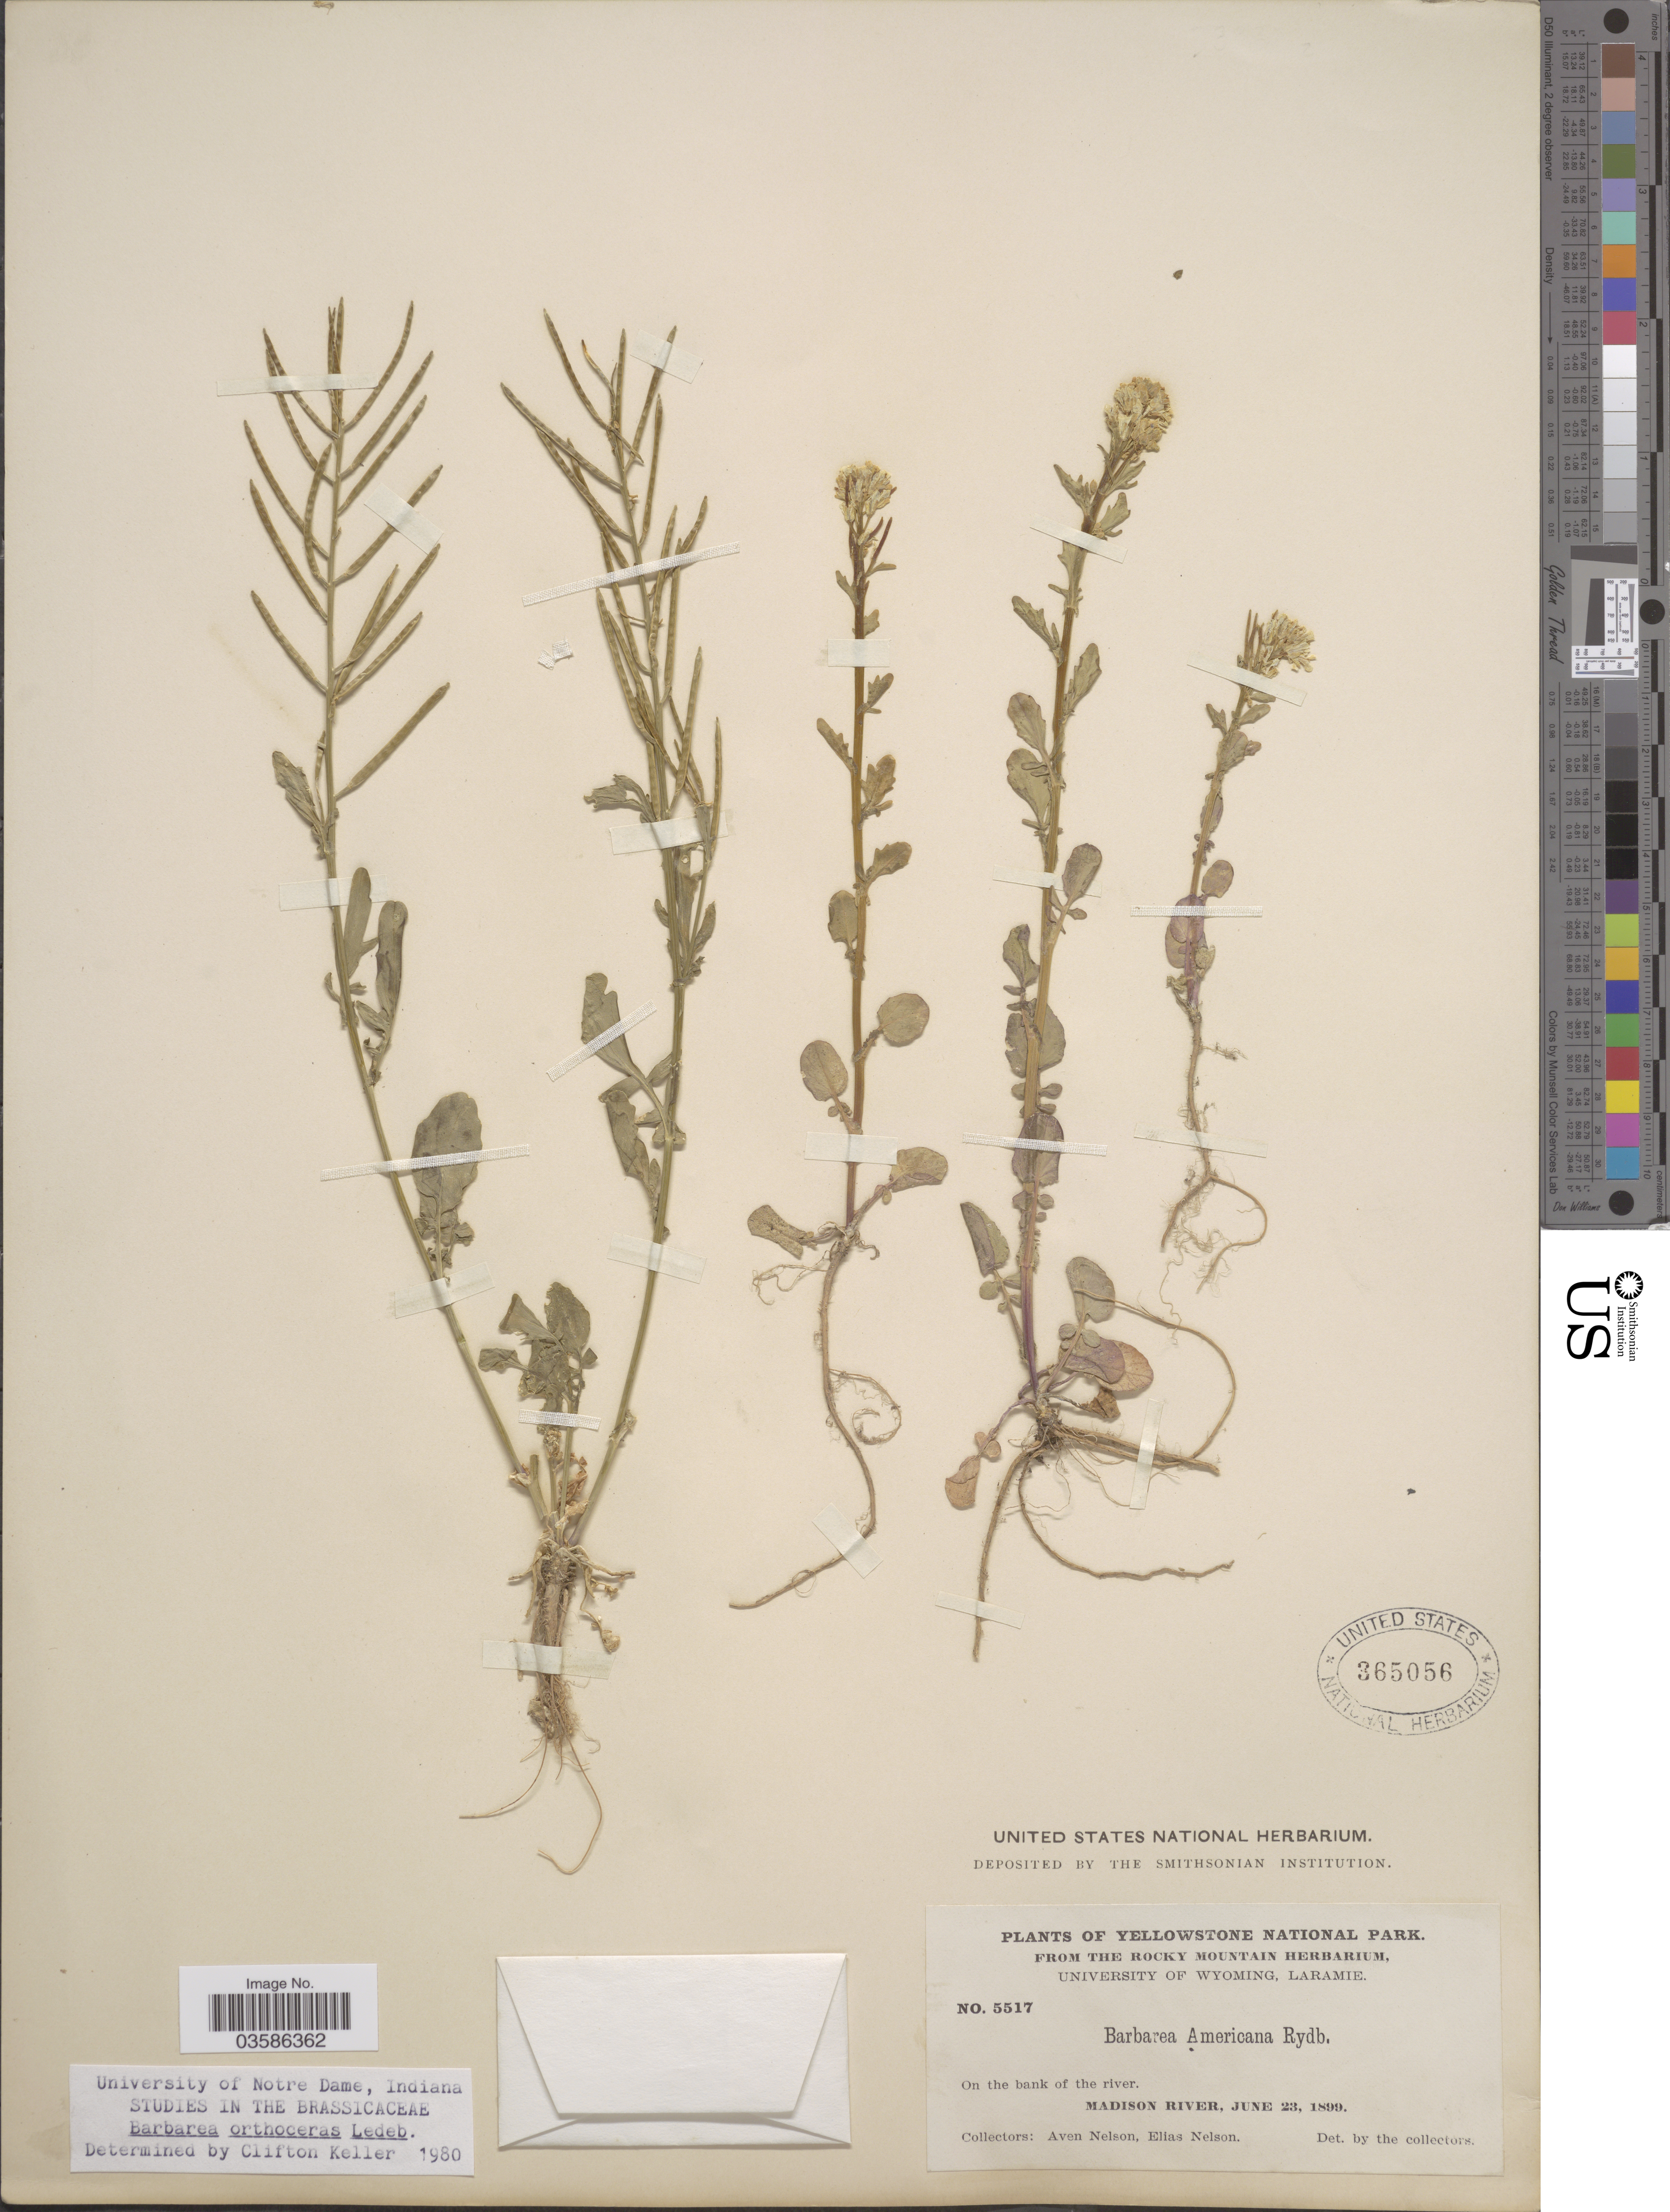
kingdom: Plantae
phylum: Tracheophyta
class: Magnoliopsida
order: Brassicales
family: Brassicaceae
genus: Barbarea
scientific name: Barbarea orthoceras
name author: Ledeb.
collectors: A. Nelson & E. Nelson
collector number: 5517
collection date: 1899-06-23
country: United States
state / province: Wyoming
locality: Yellowstone National Park. Madison River.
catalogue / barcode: US 365056